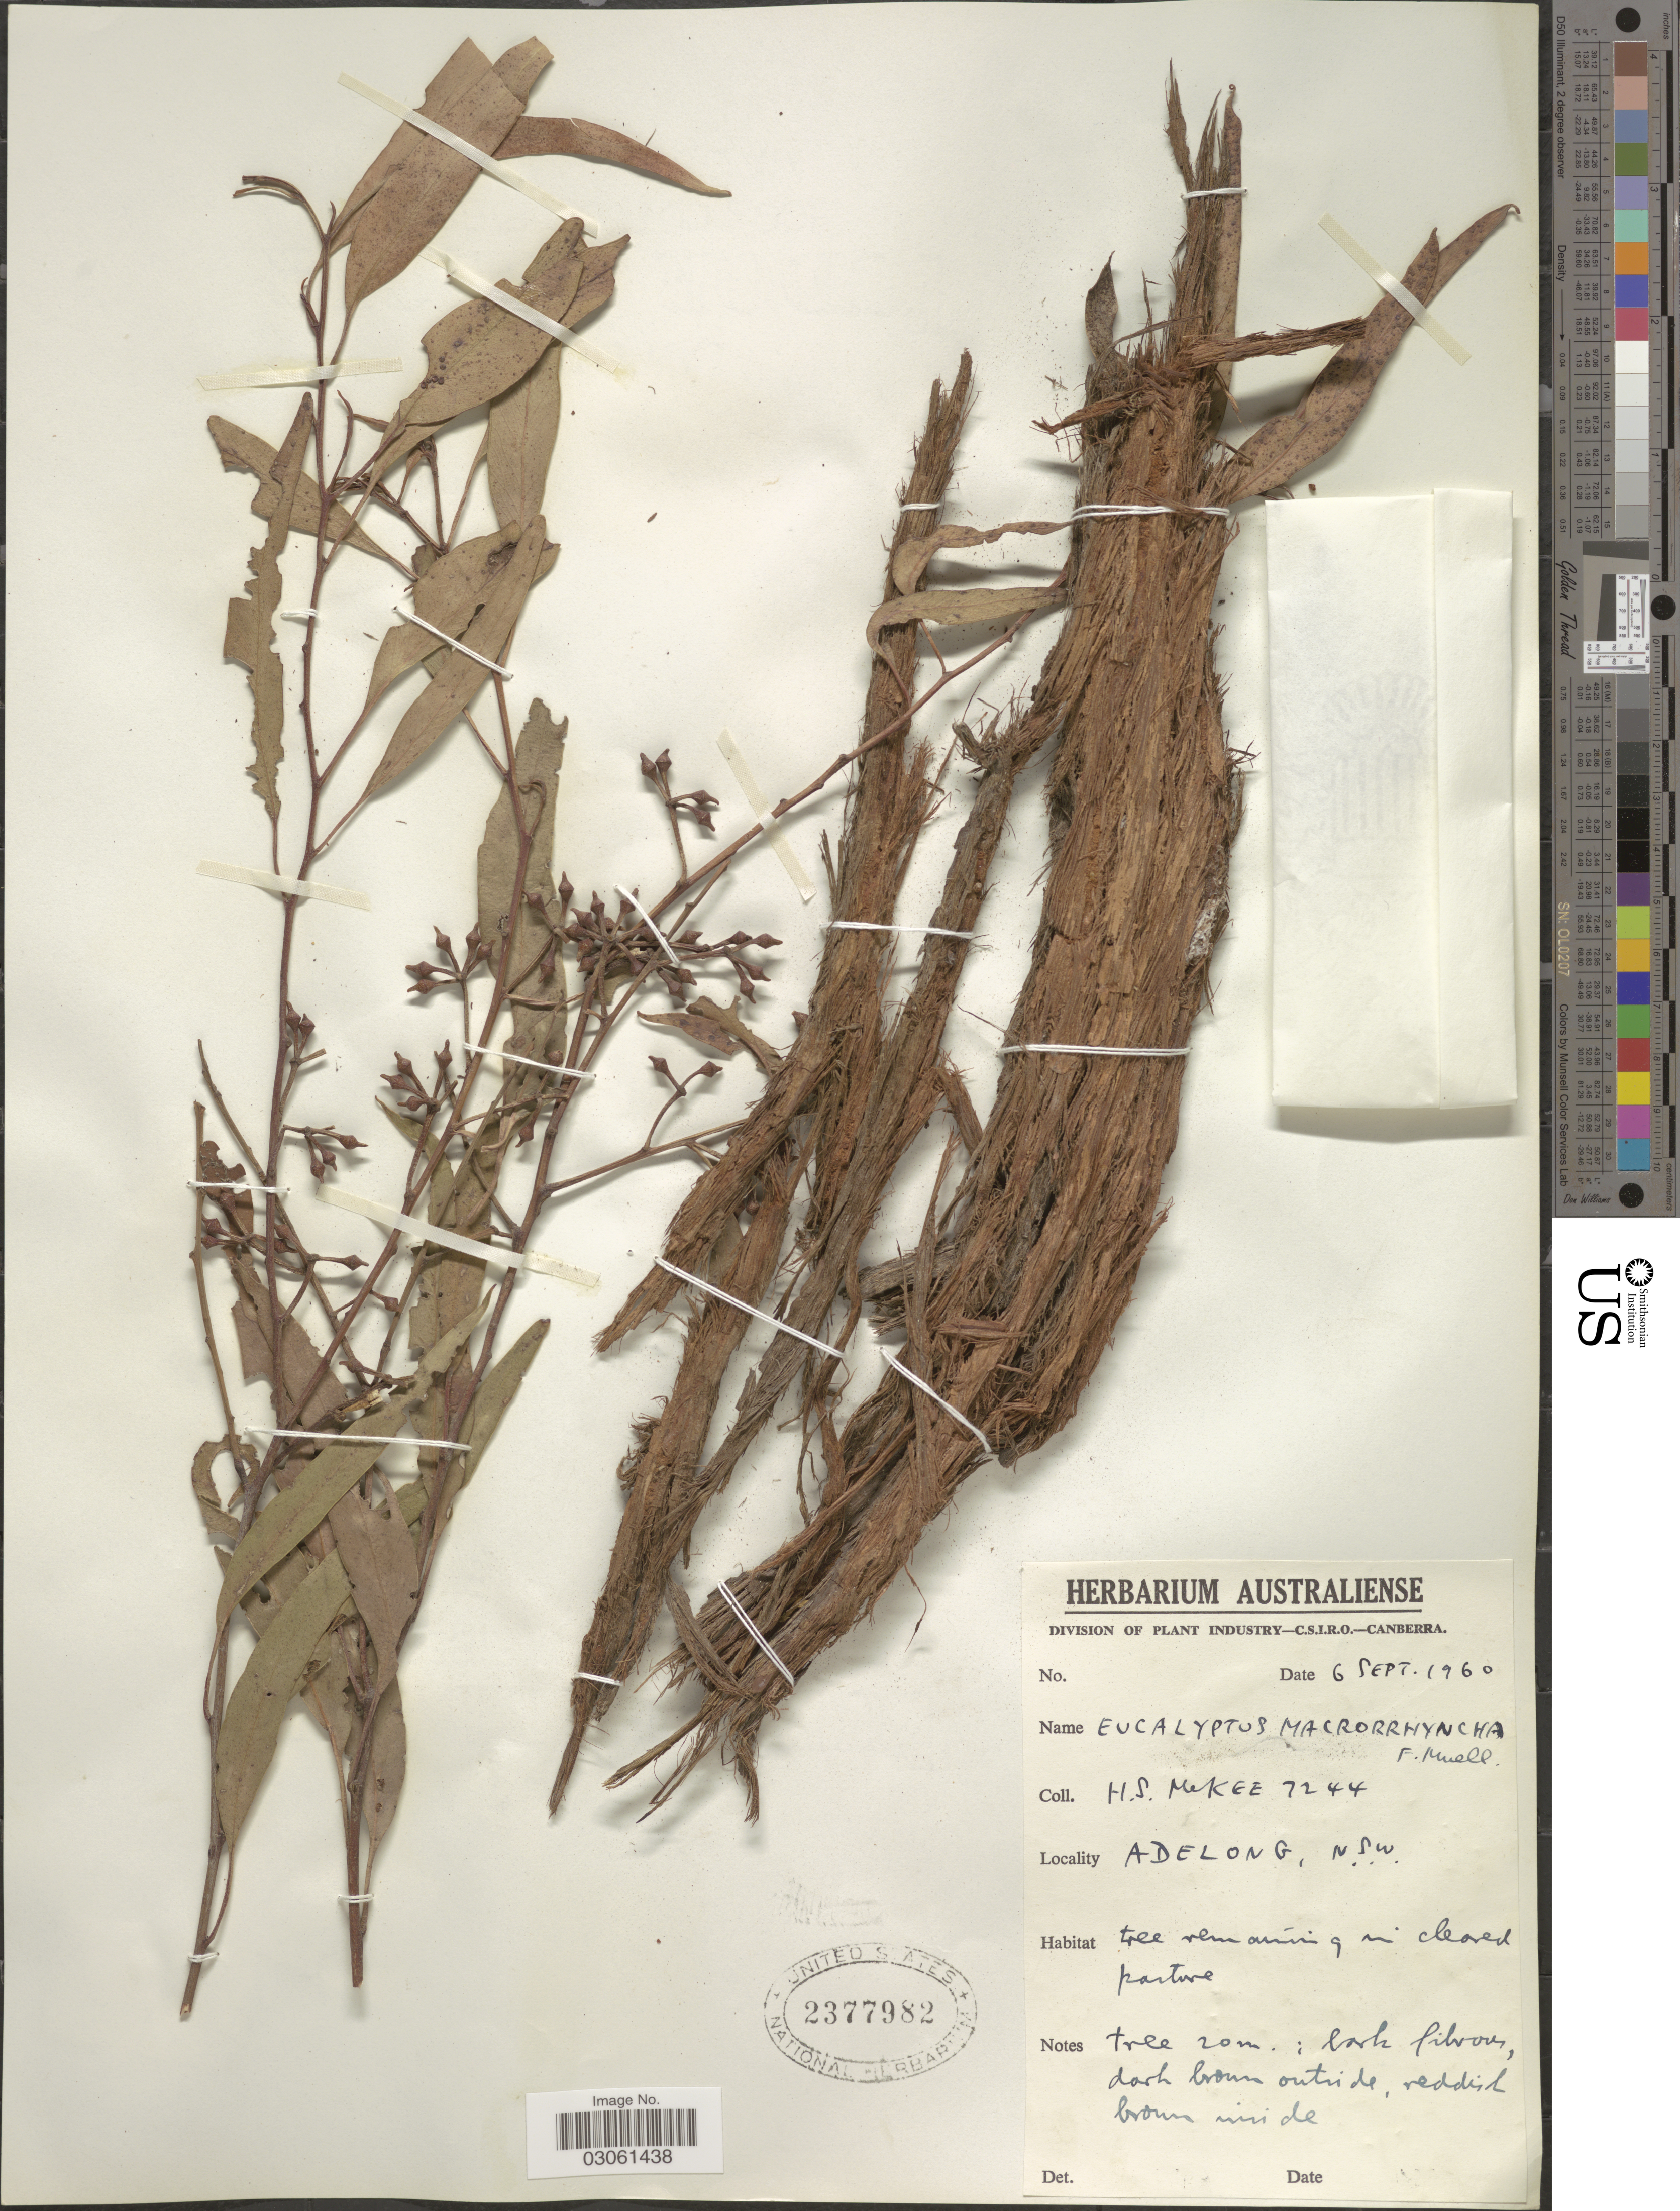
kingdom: Plantae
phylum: Tracheophyta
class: Magnoliopsida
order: Myrtales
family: Myrtaceae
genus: Eucalyptus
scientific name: Eucalyptus macrorhyncha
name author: F. Muell. ex Benth.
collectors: H. S. McKee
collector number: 7244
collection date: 1960-09-06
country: Australia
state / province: New South Wales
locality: Adelong, N. S. W.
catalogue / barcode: US 2377982